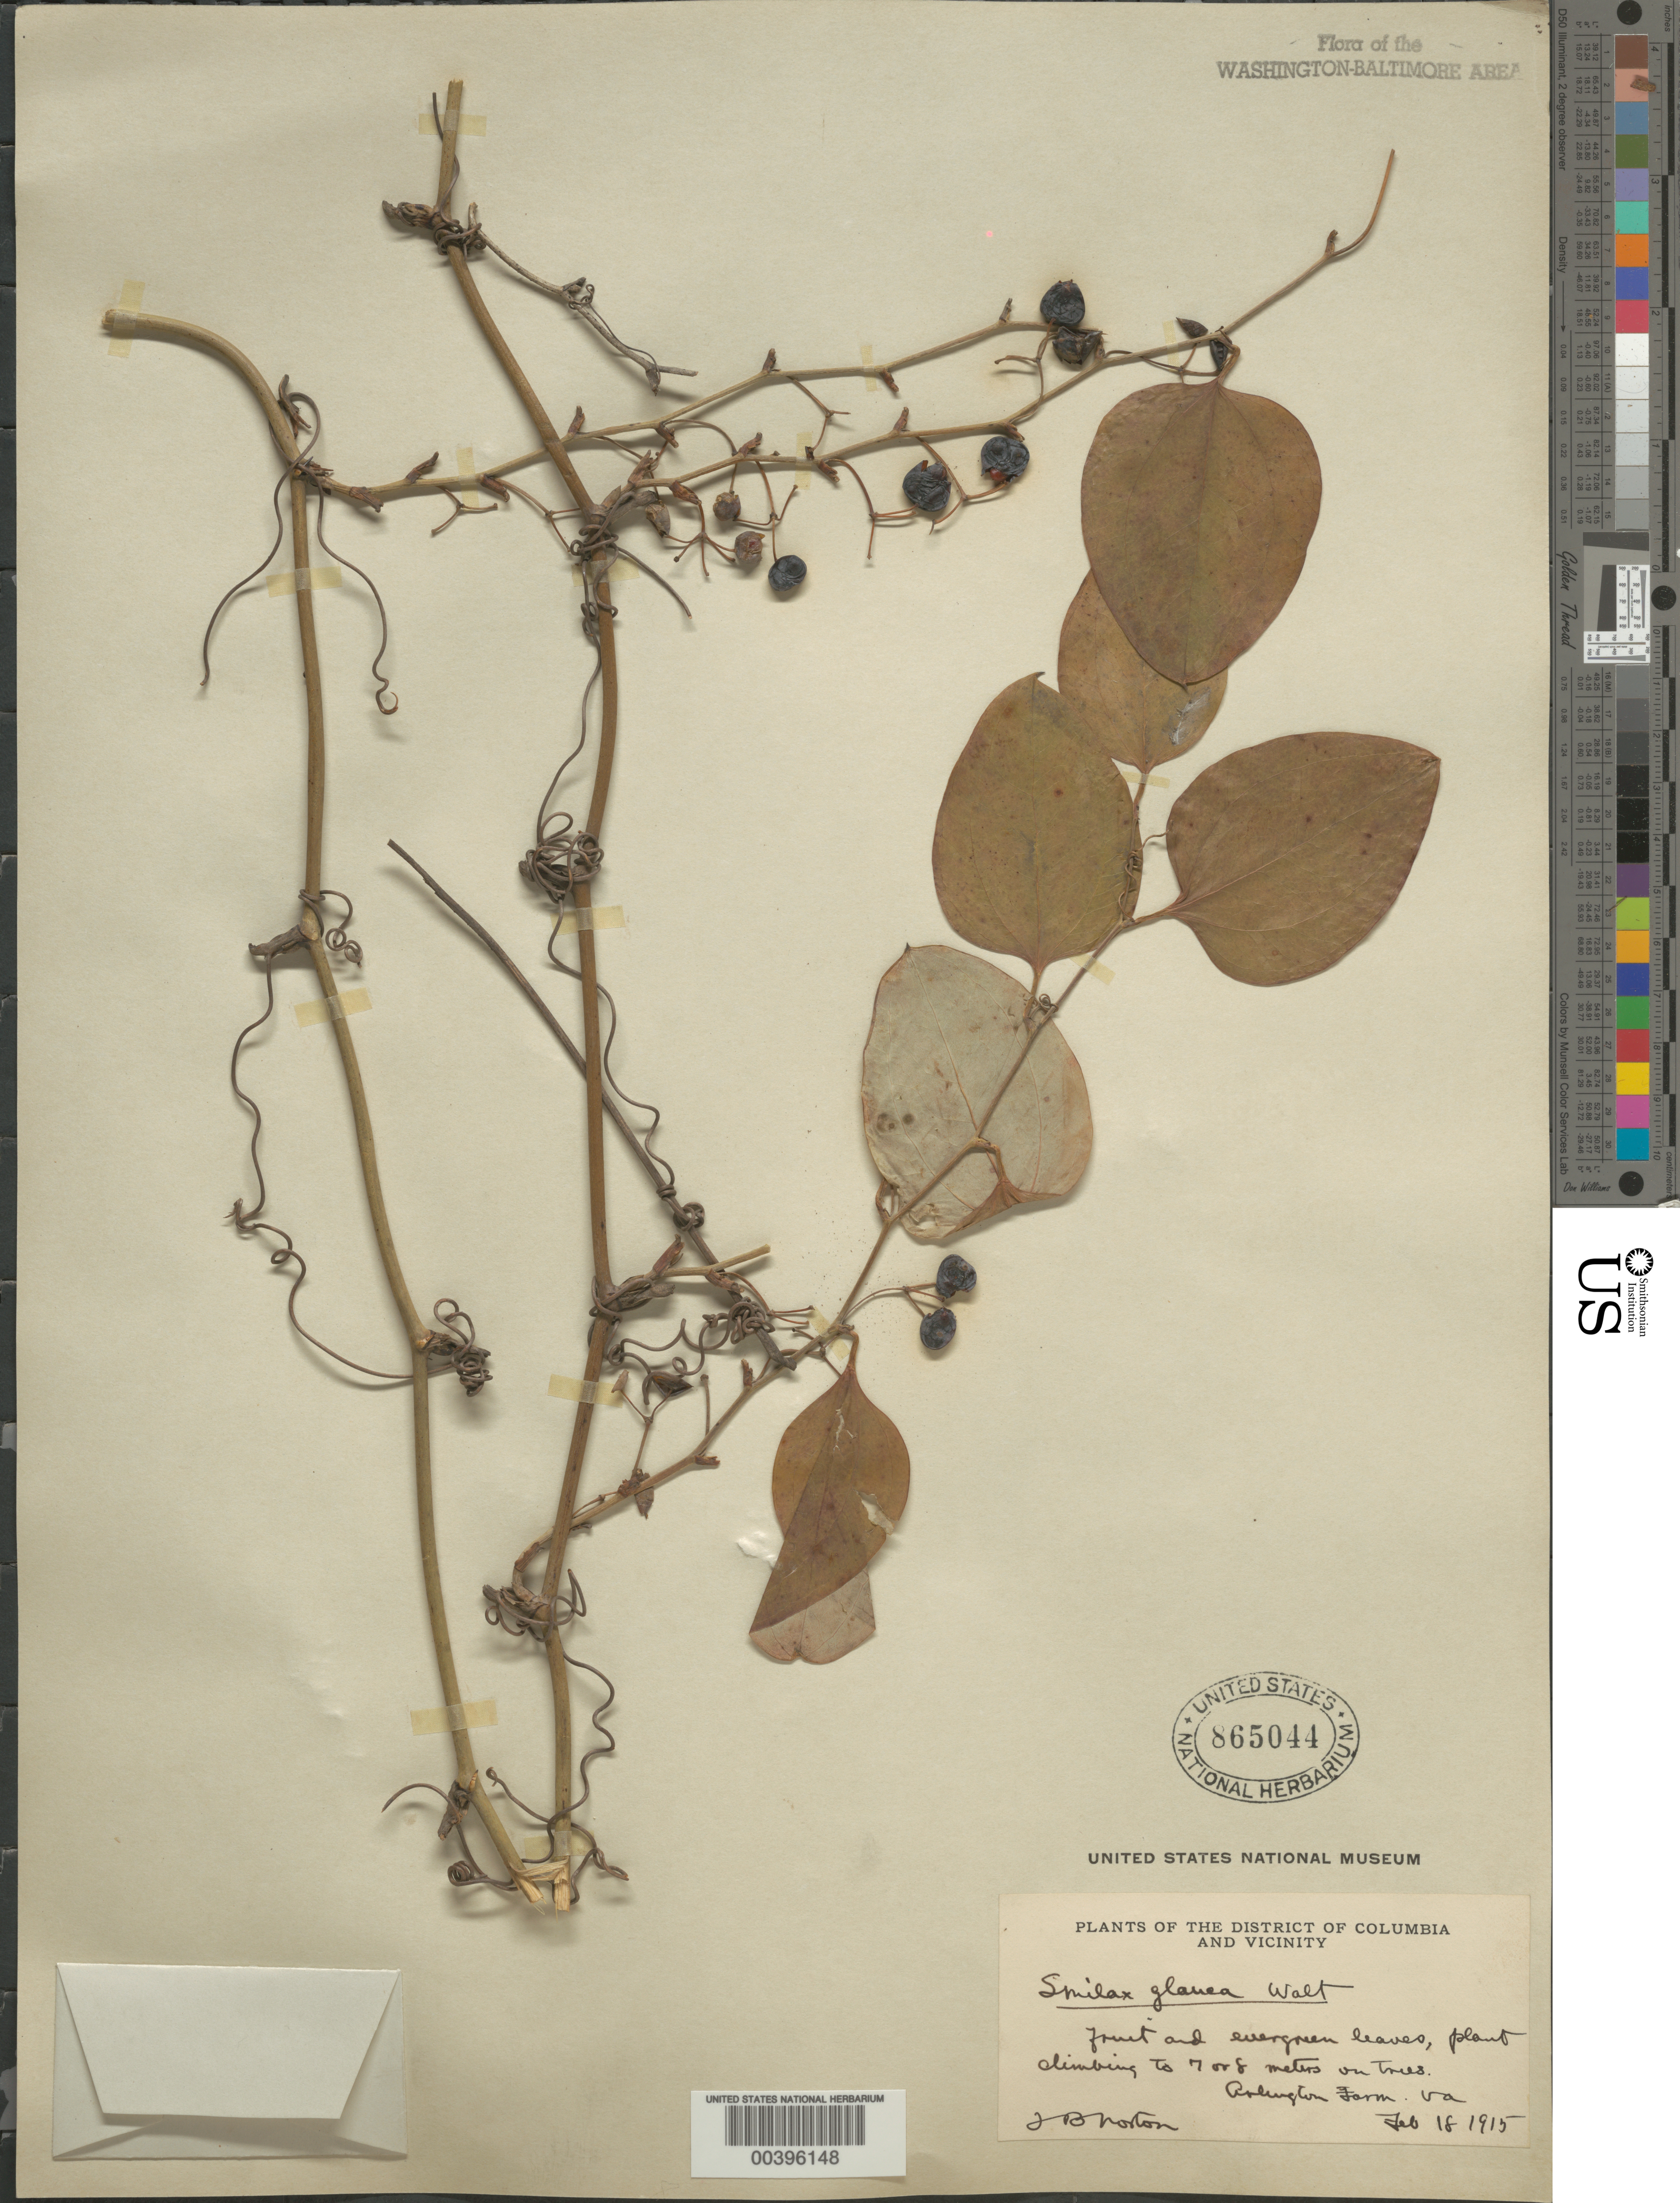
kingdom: Plantae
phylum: Tracheophyta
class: Liliopsida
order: Liliales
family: Smilacaceae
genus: Smilax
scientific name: Smilax glauca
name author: Walter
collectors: J. Norton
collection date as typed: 18 Feb 1915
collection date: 1915-02-18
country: United States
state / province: Virginia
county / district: Arlington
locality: Arlington Farm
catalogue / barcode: US 865044